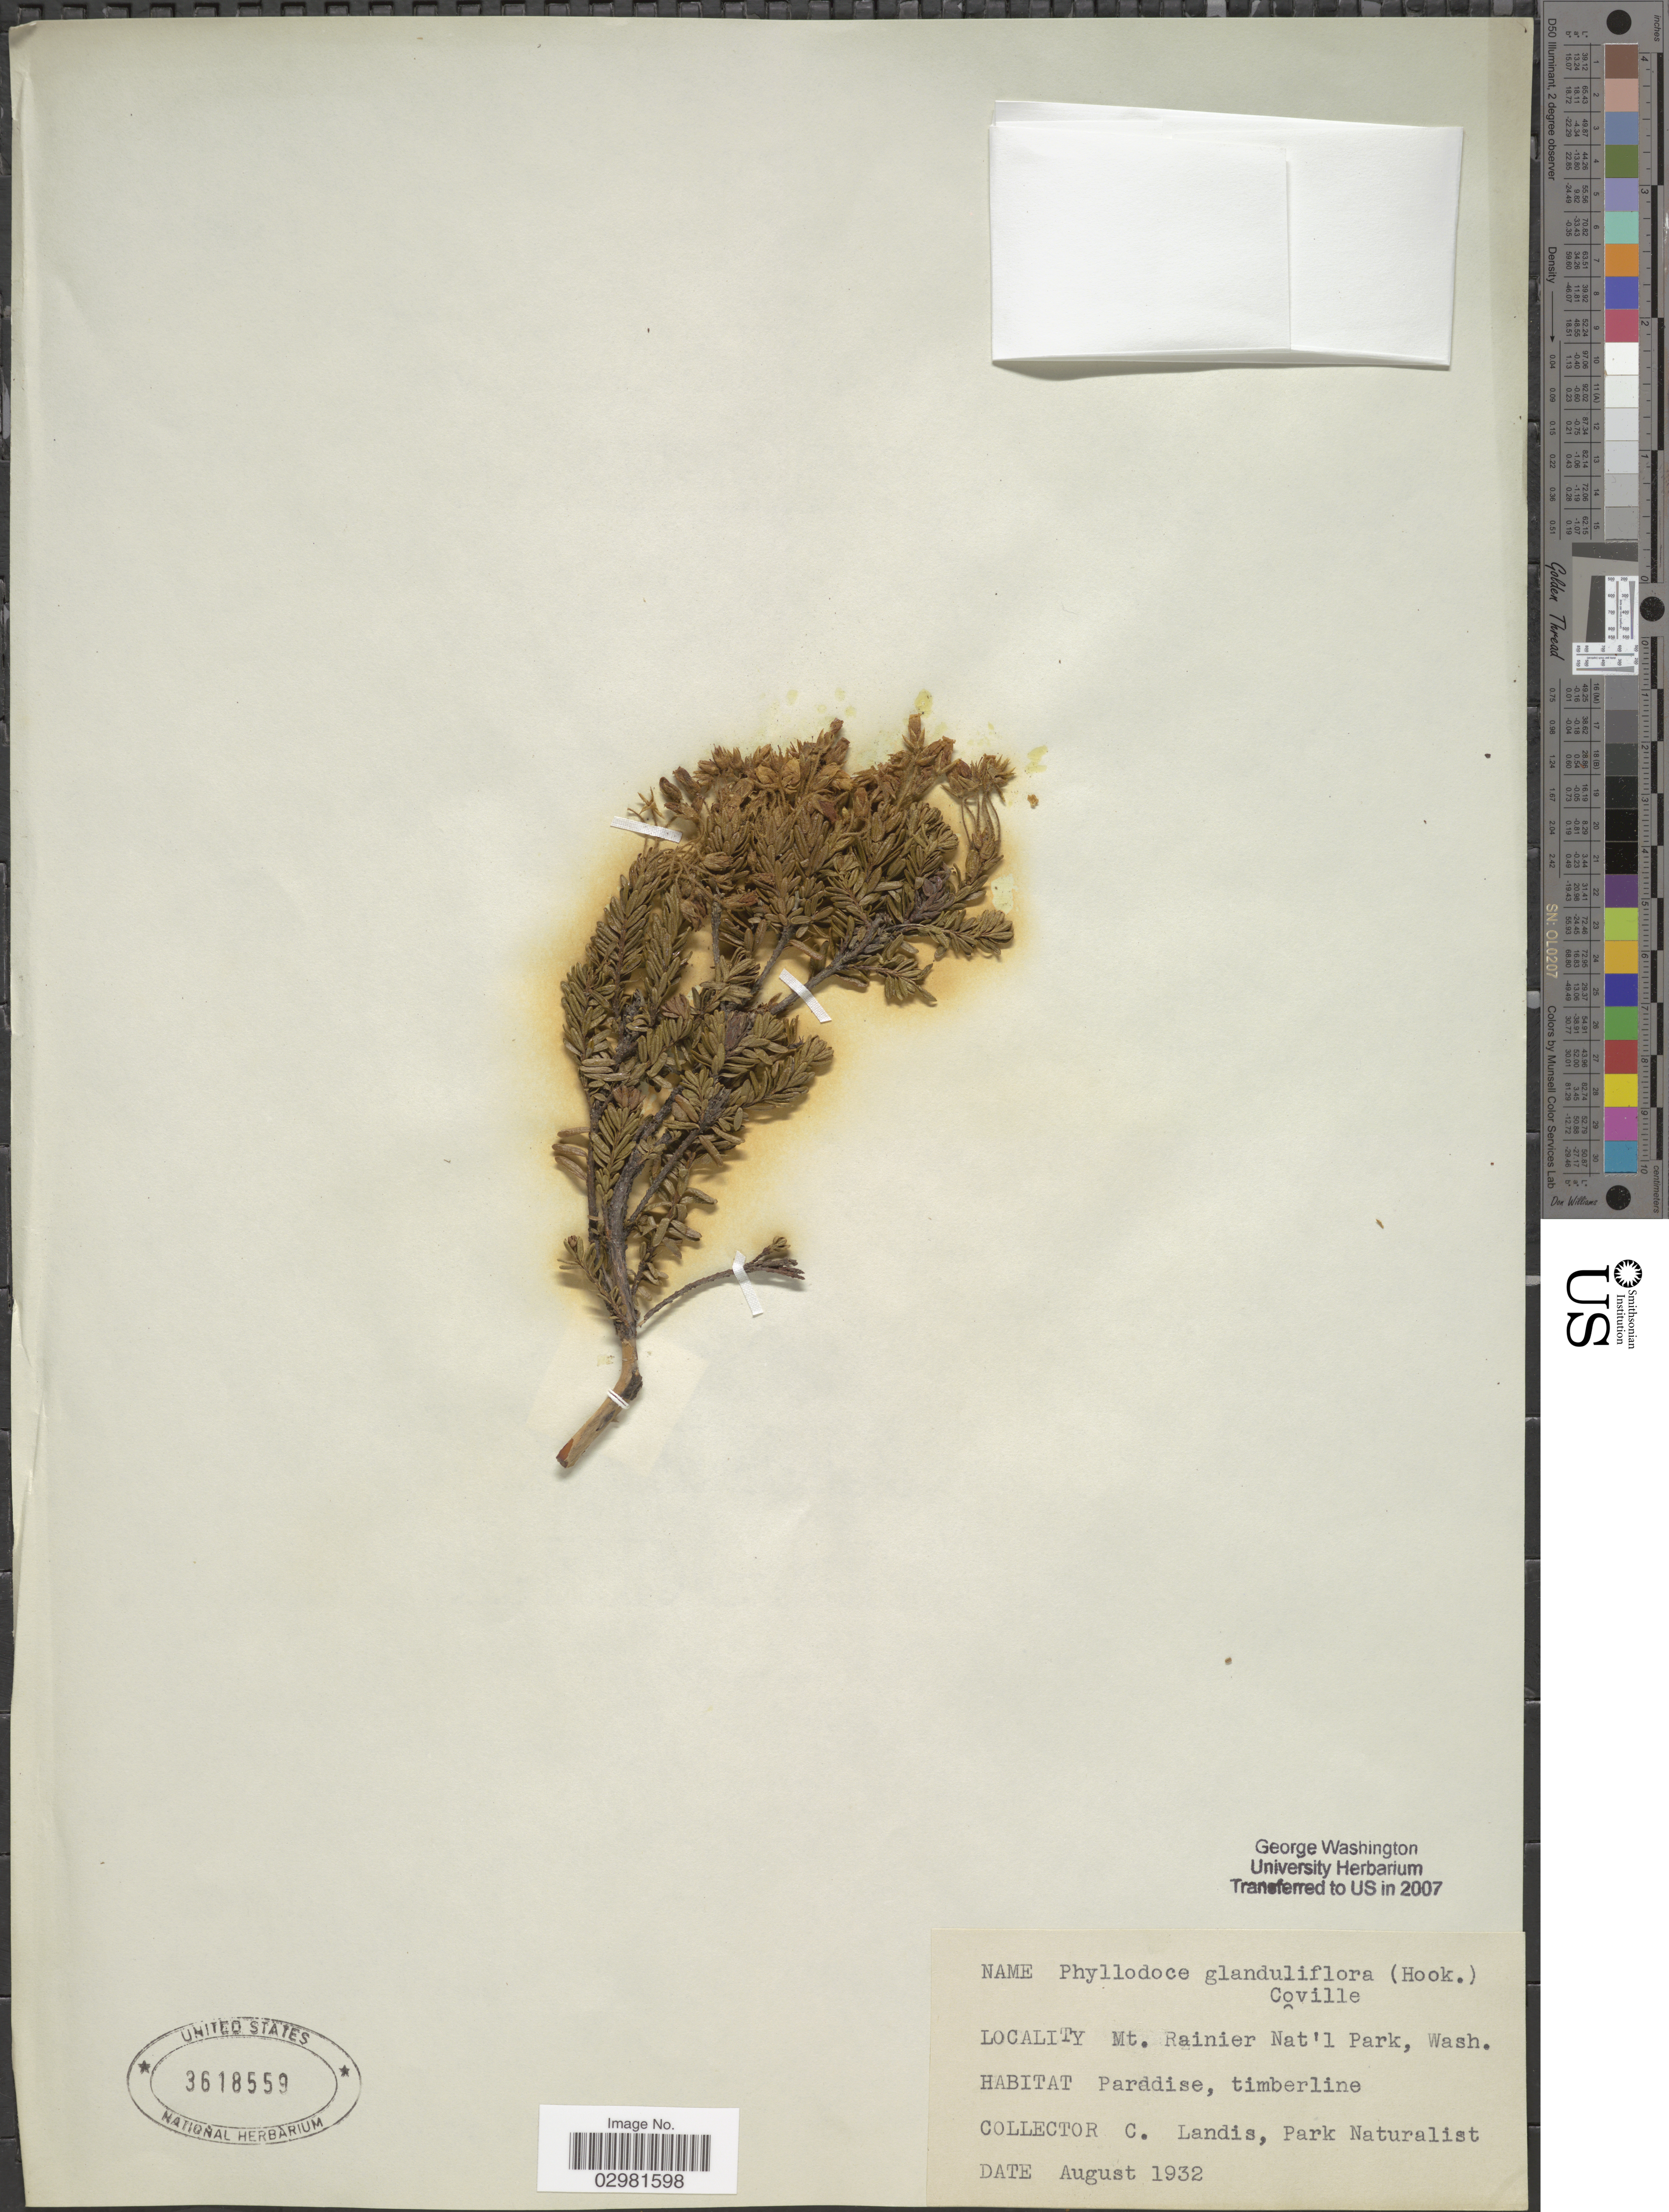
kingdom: Plantae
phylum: Tracheophyta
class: Magnoliopsida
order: Ericales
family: Ericaceae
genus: Phyllodoce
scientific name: Phyllodoce glanduliflora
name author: (Hook.) Coville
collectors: C. Landis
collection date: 1932-08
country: United States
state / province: Washington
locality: Mt. Rainier Nat'l Park, Wash.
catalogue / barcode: US 3618559